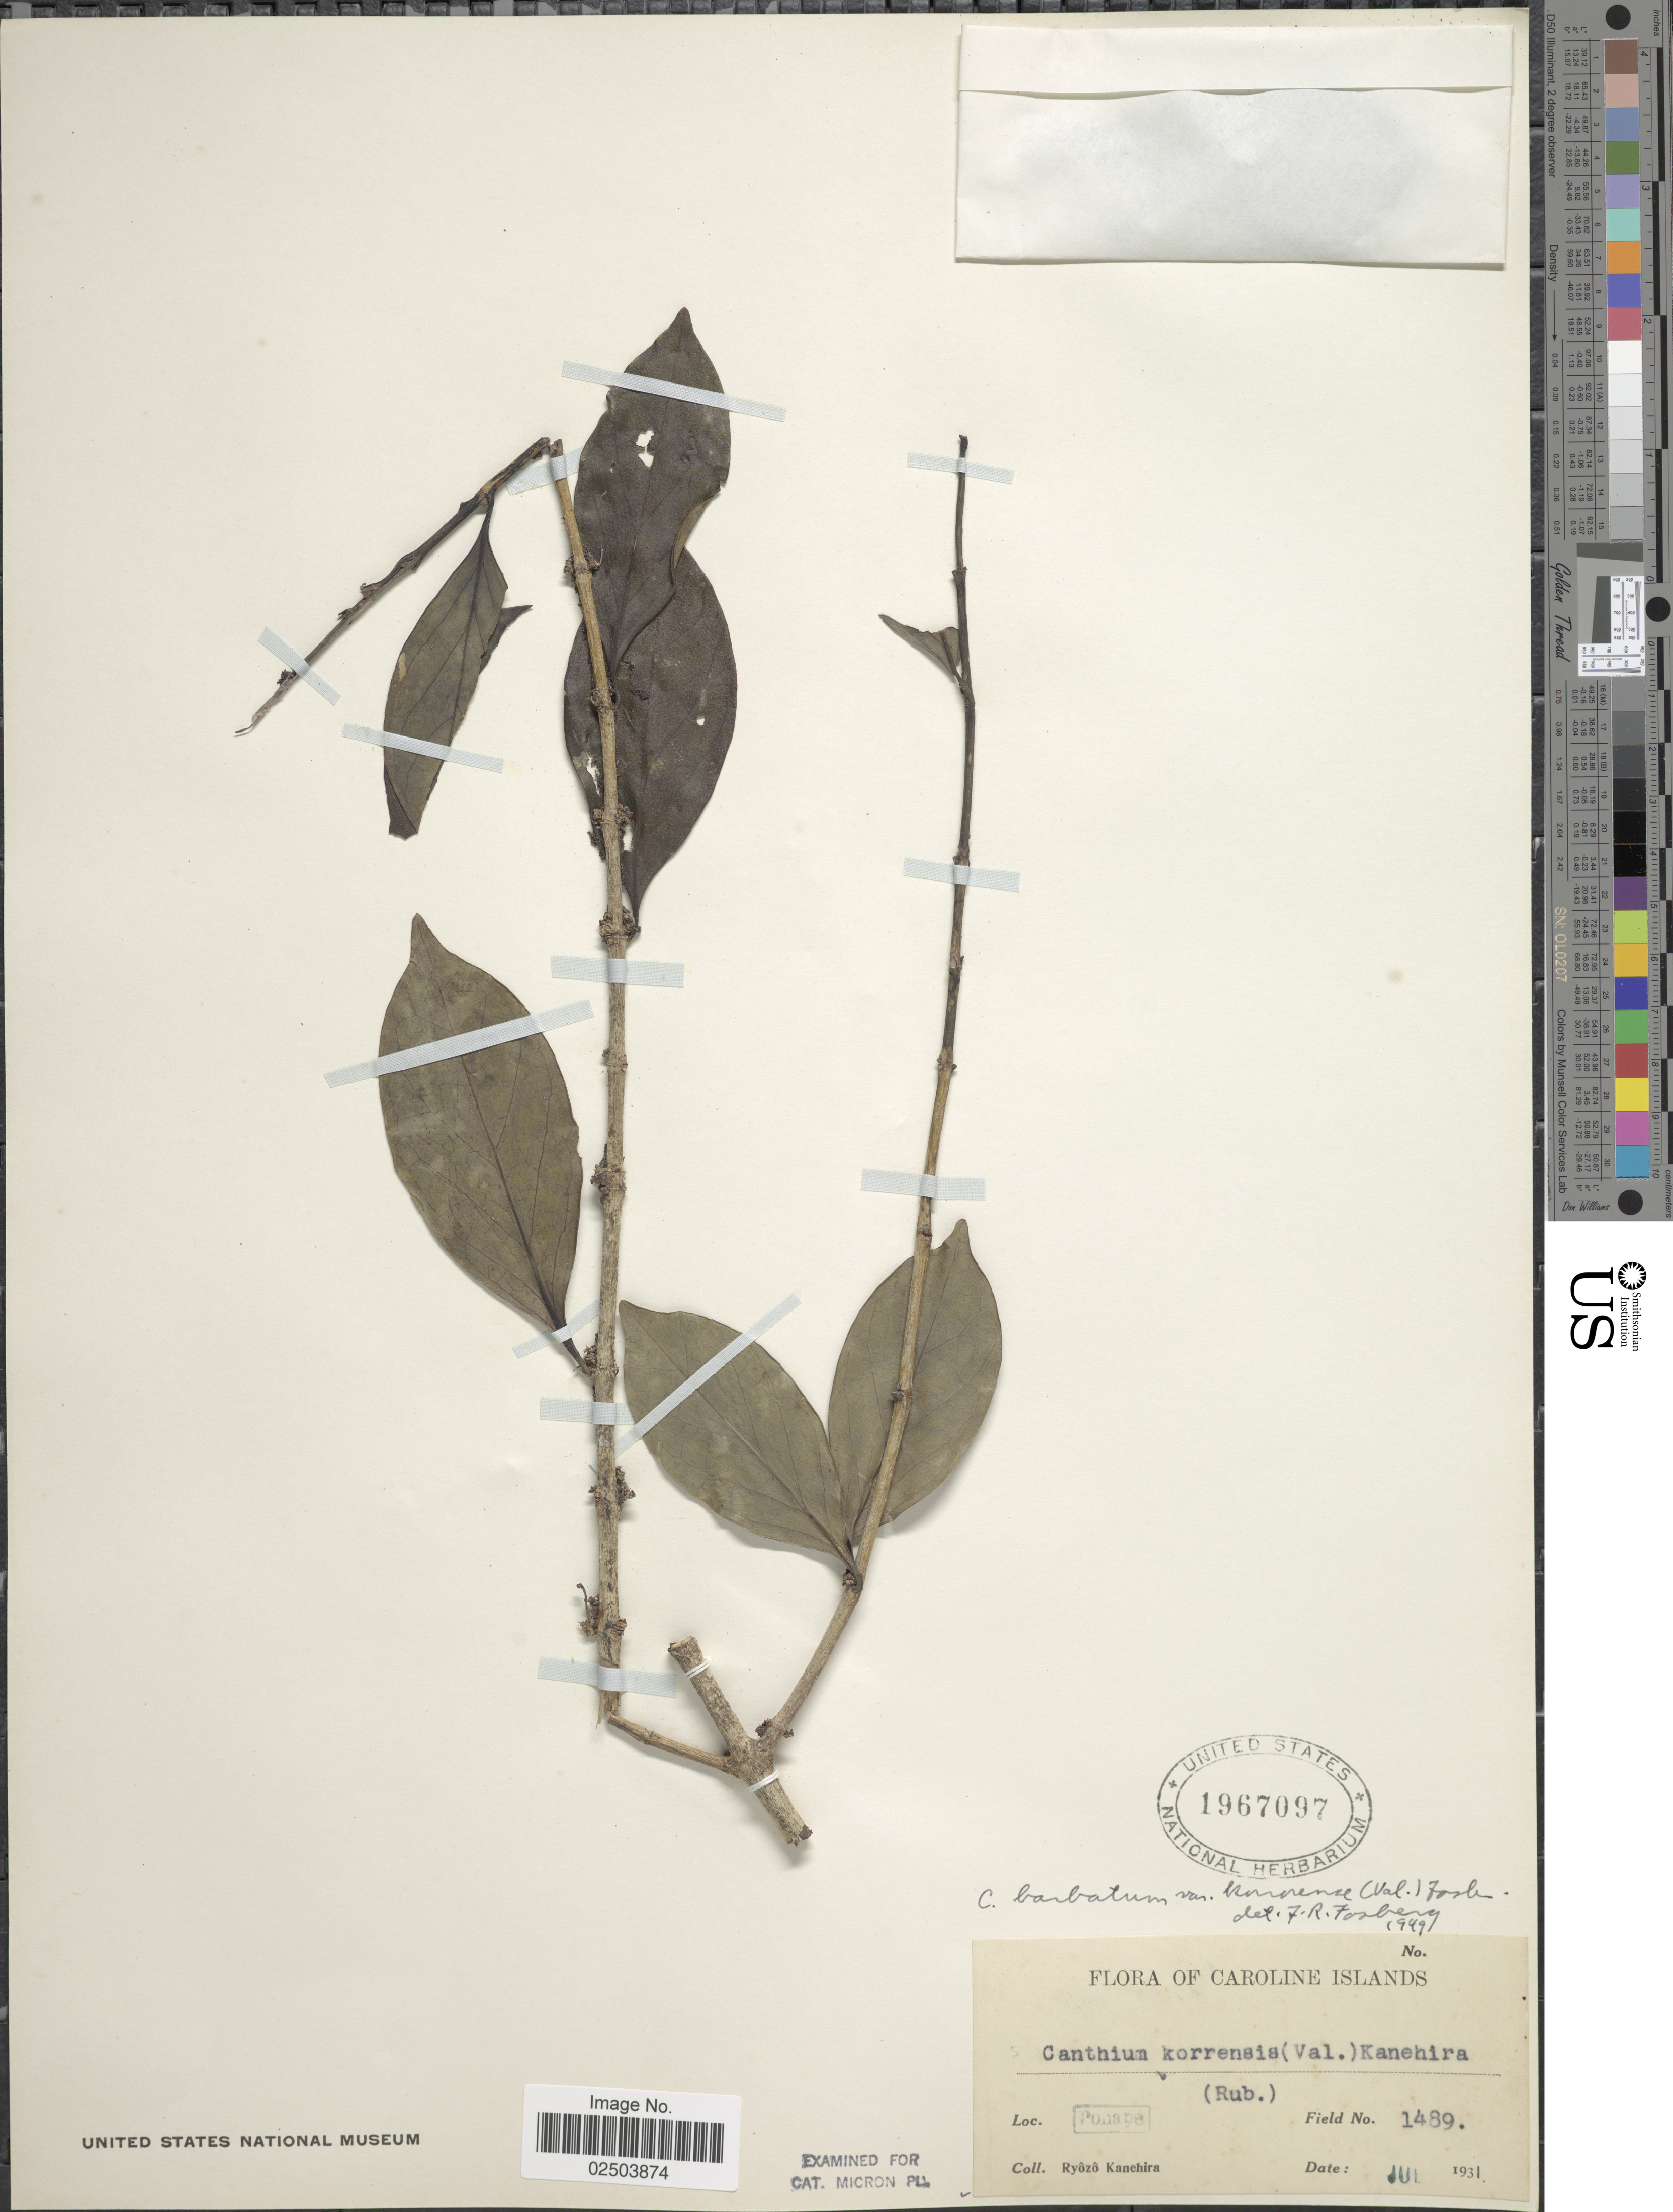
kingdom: Plantae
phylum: Tracheophyta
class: Magnoliopsida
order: Gentianales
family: Rubiaceae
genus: Cyclophyllum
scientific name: Cyclophyllum barbatum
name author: (G. Forst.) N. Hallé & J. Florence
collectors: R. Kanehira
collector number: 1489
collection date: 1931-07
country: Micronesia, Federated States of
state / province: Pohnpei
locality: Caroline Islands. Ponape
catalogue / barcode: US 1967097